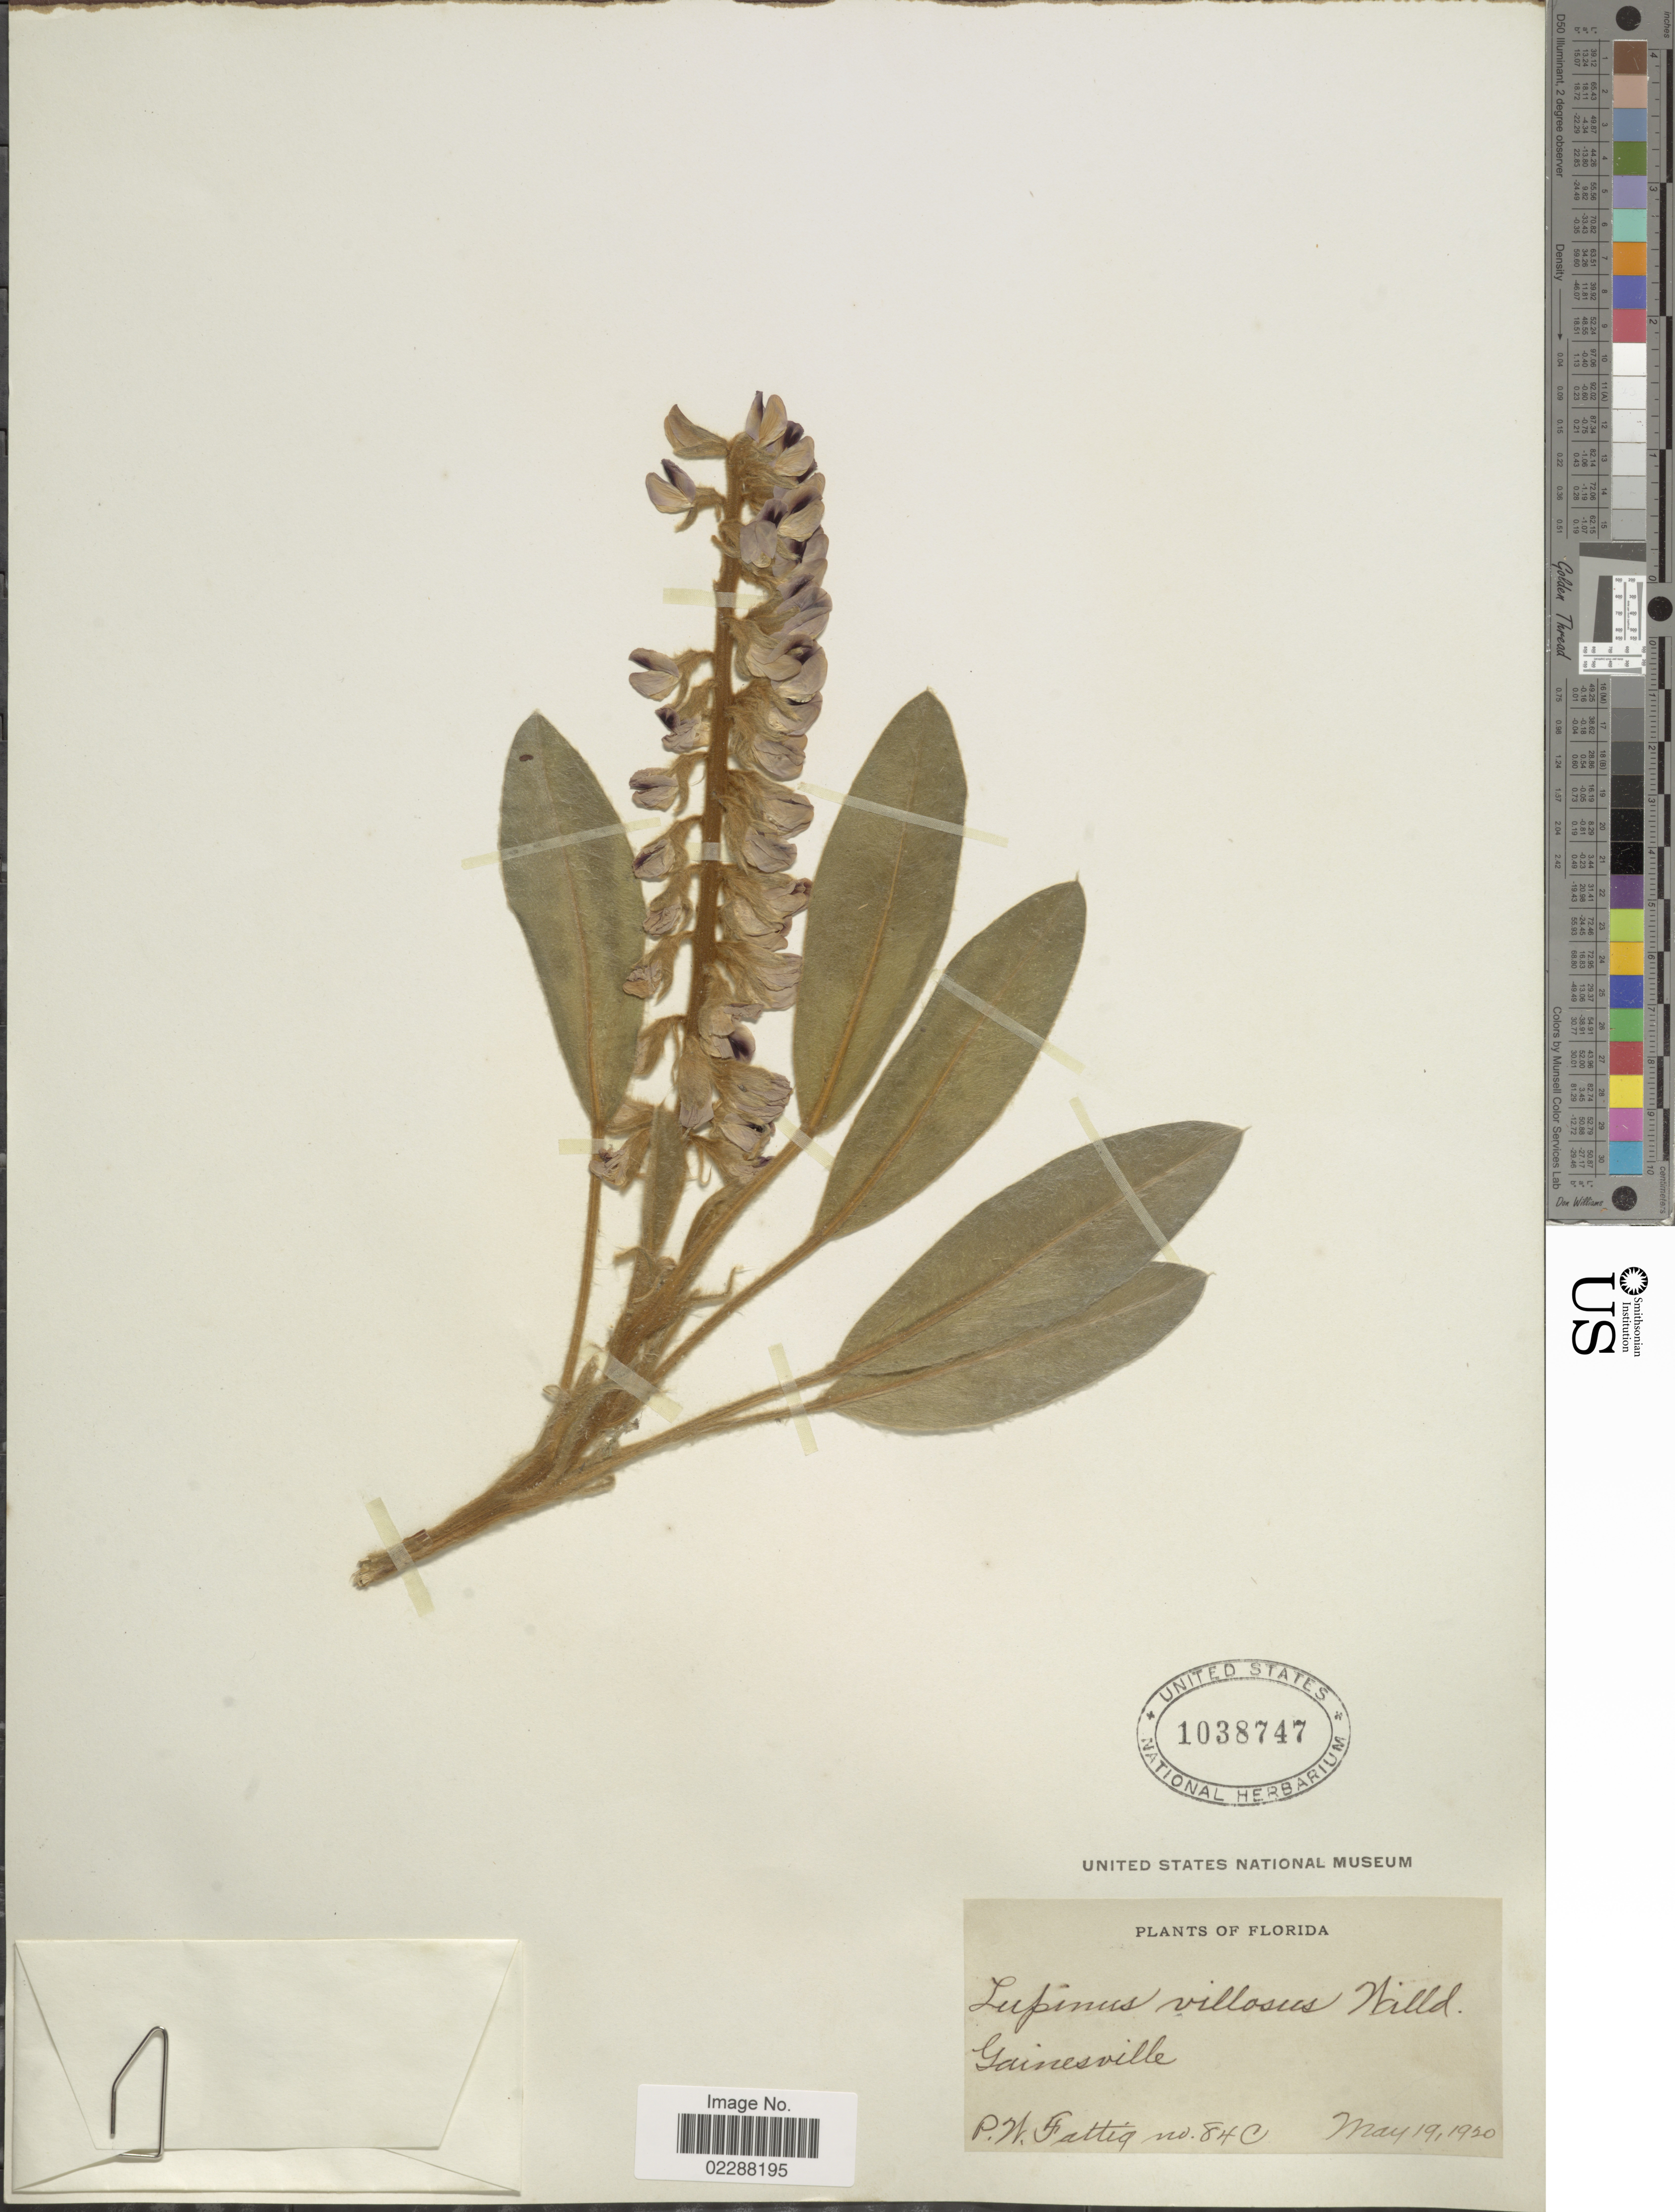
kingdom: Plantae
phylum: Tracheophyta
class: Magnoliopsida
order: Fabales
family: Fabaceae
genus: Lupinus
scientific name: Lupinus villosus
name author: Willd.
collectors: P. Fattig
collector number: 84C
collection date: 1930-05-19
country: United States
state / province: Florida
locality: Gainesville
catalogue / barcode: US 1038747